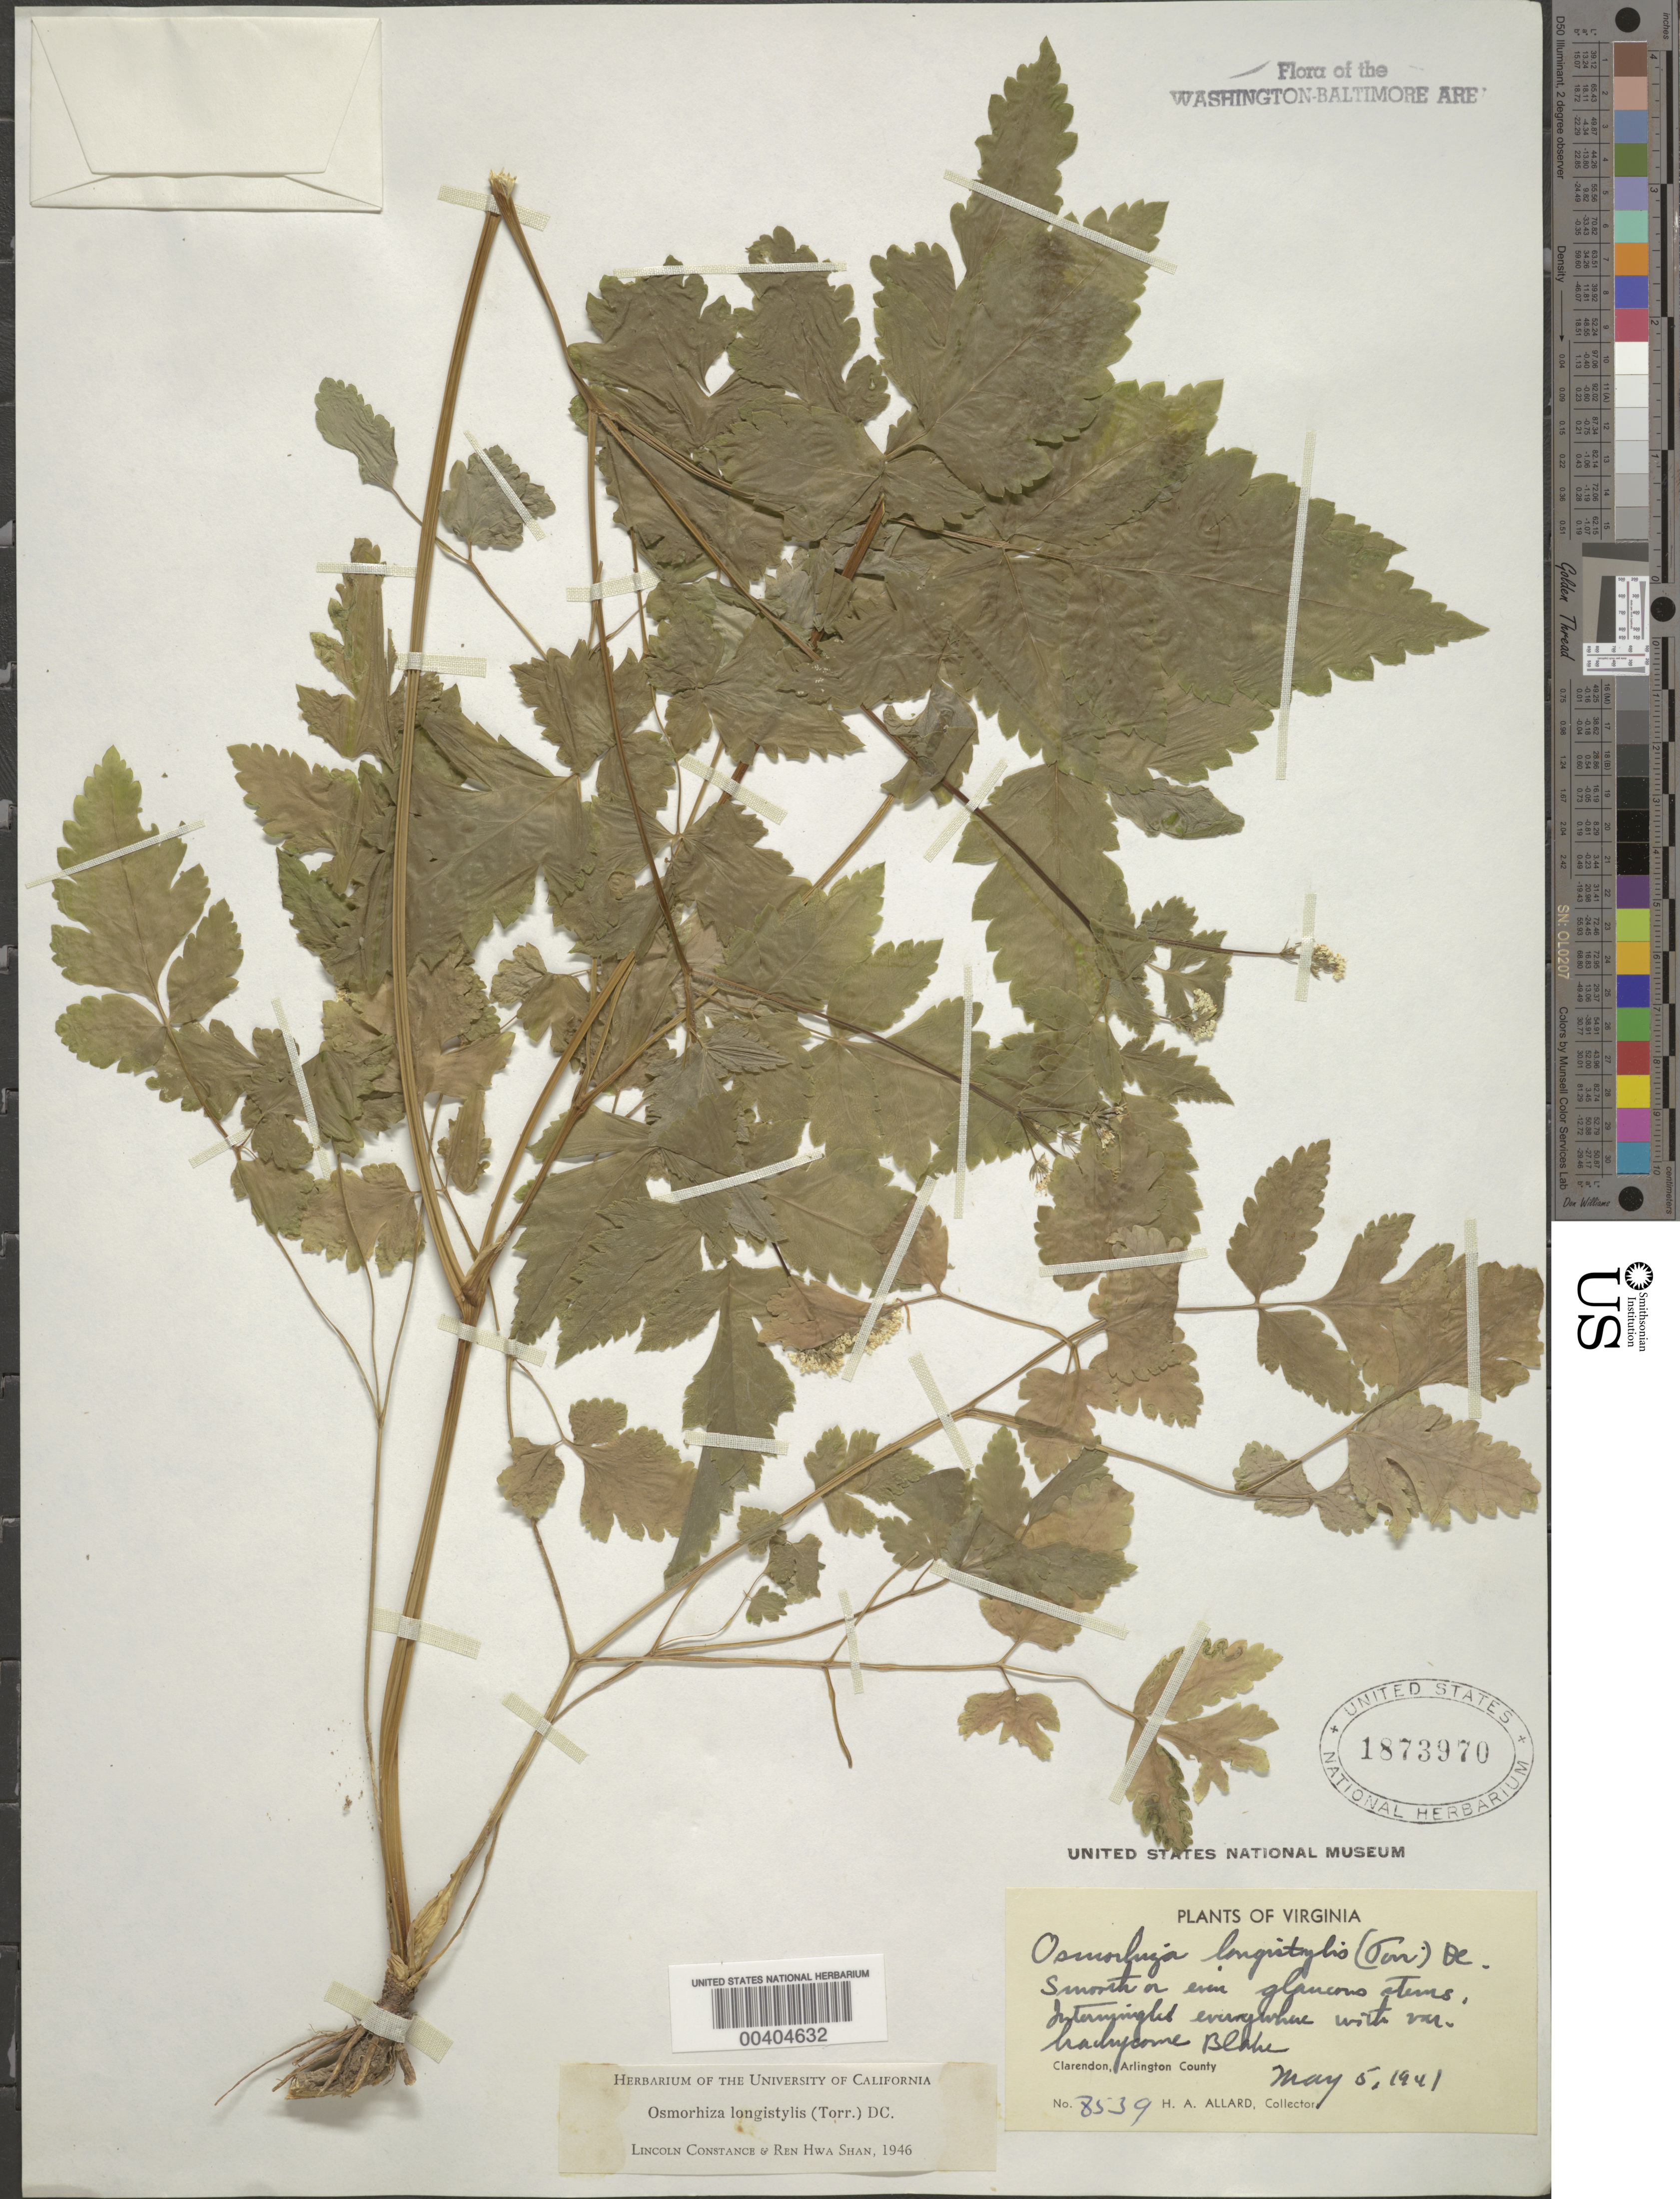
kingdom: Plantae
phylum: Tracheophyta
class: Magnoliopsida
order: Apiales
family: Apiaceae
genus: Osmorhiza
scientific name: Osmorhiza longistylis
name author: (Torr.) DC.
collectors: H. A. Allard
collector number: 8539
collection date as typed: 05 May 1941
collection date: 1941-05-05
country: United States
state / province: Virginia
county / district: Arlington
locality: Allards garden, Clarendon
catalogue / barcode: US 1873970